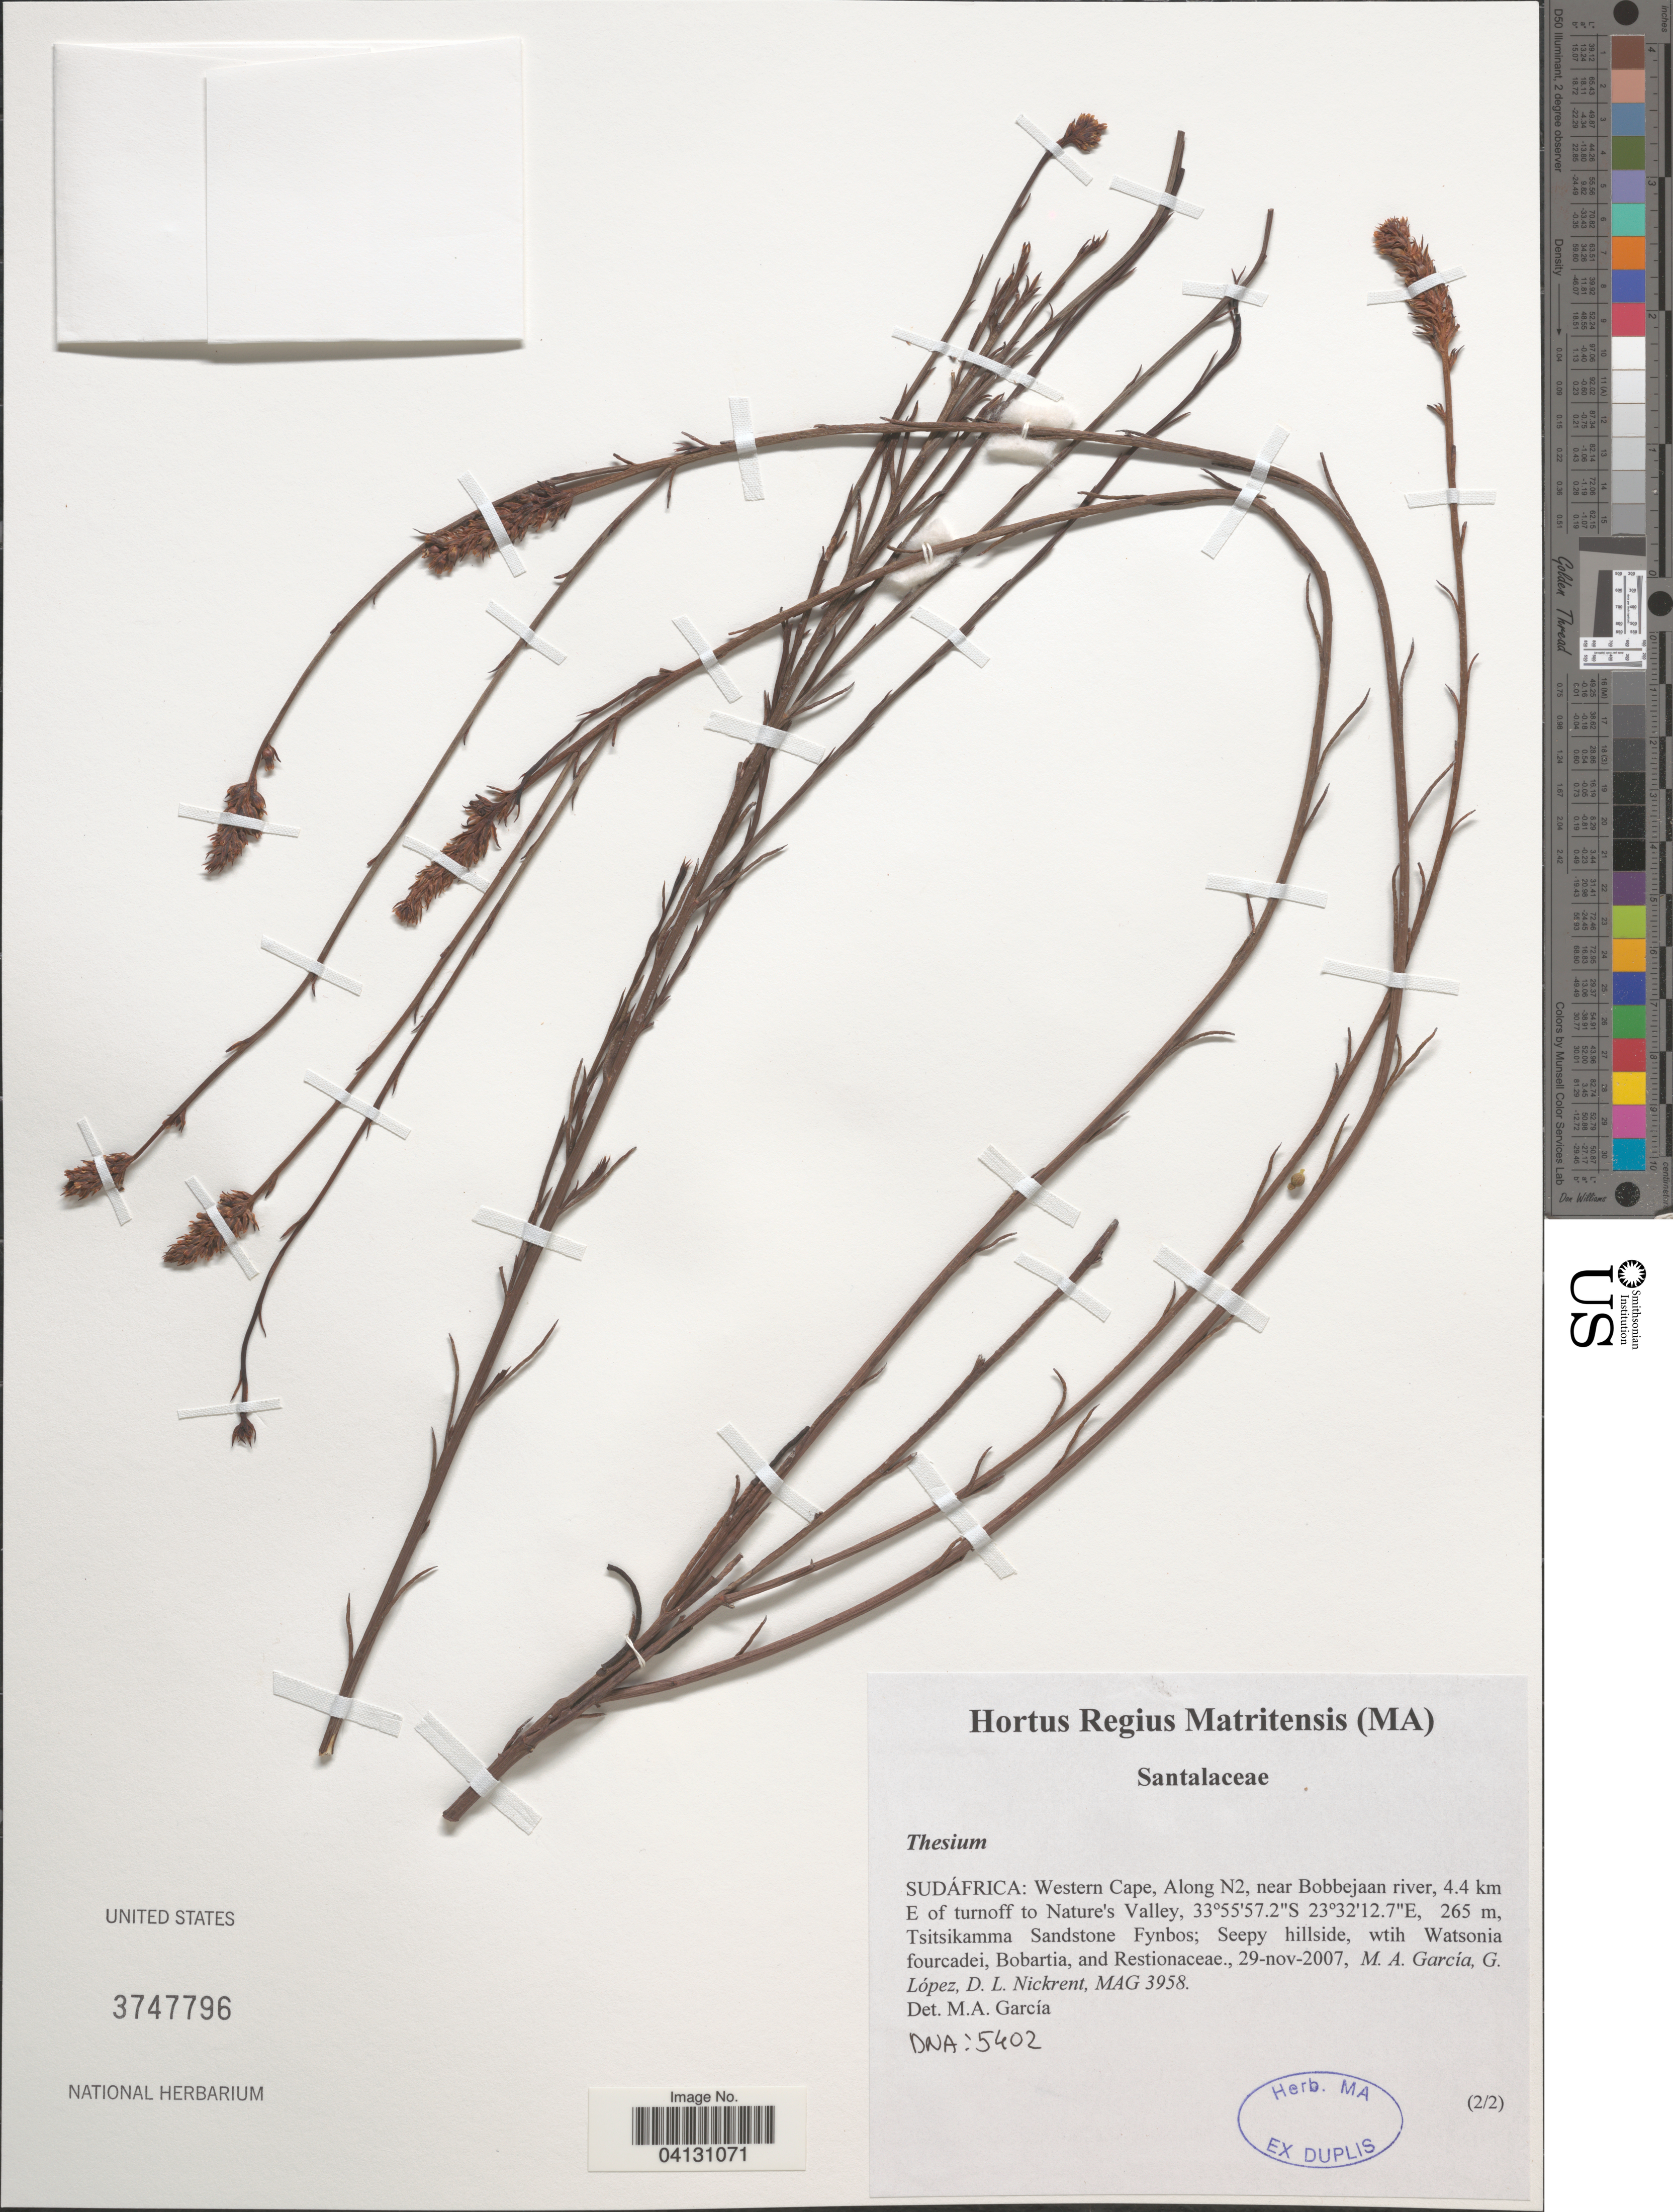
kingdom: Plantae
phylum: Tracheophyta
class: Magnoliopsida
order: Santalales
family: Thesiaceae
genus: Thesium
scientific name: Thesium sp.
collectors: M. A. García, G. López & D. Nickrent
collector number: MAG3958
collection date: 2007-11-29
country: South Africa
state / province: Western Cape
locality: Sudáfrica: Along N2, near Bobbejaan river, 4.4 km E of turnoff to Nature's Valley. Tsitsikamma Sandstone Fynbos.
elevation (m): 265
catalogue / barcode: US 3747796